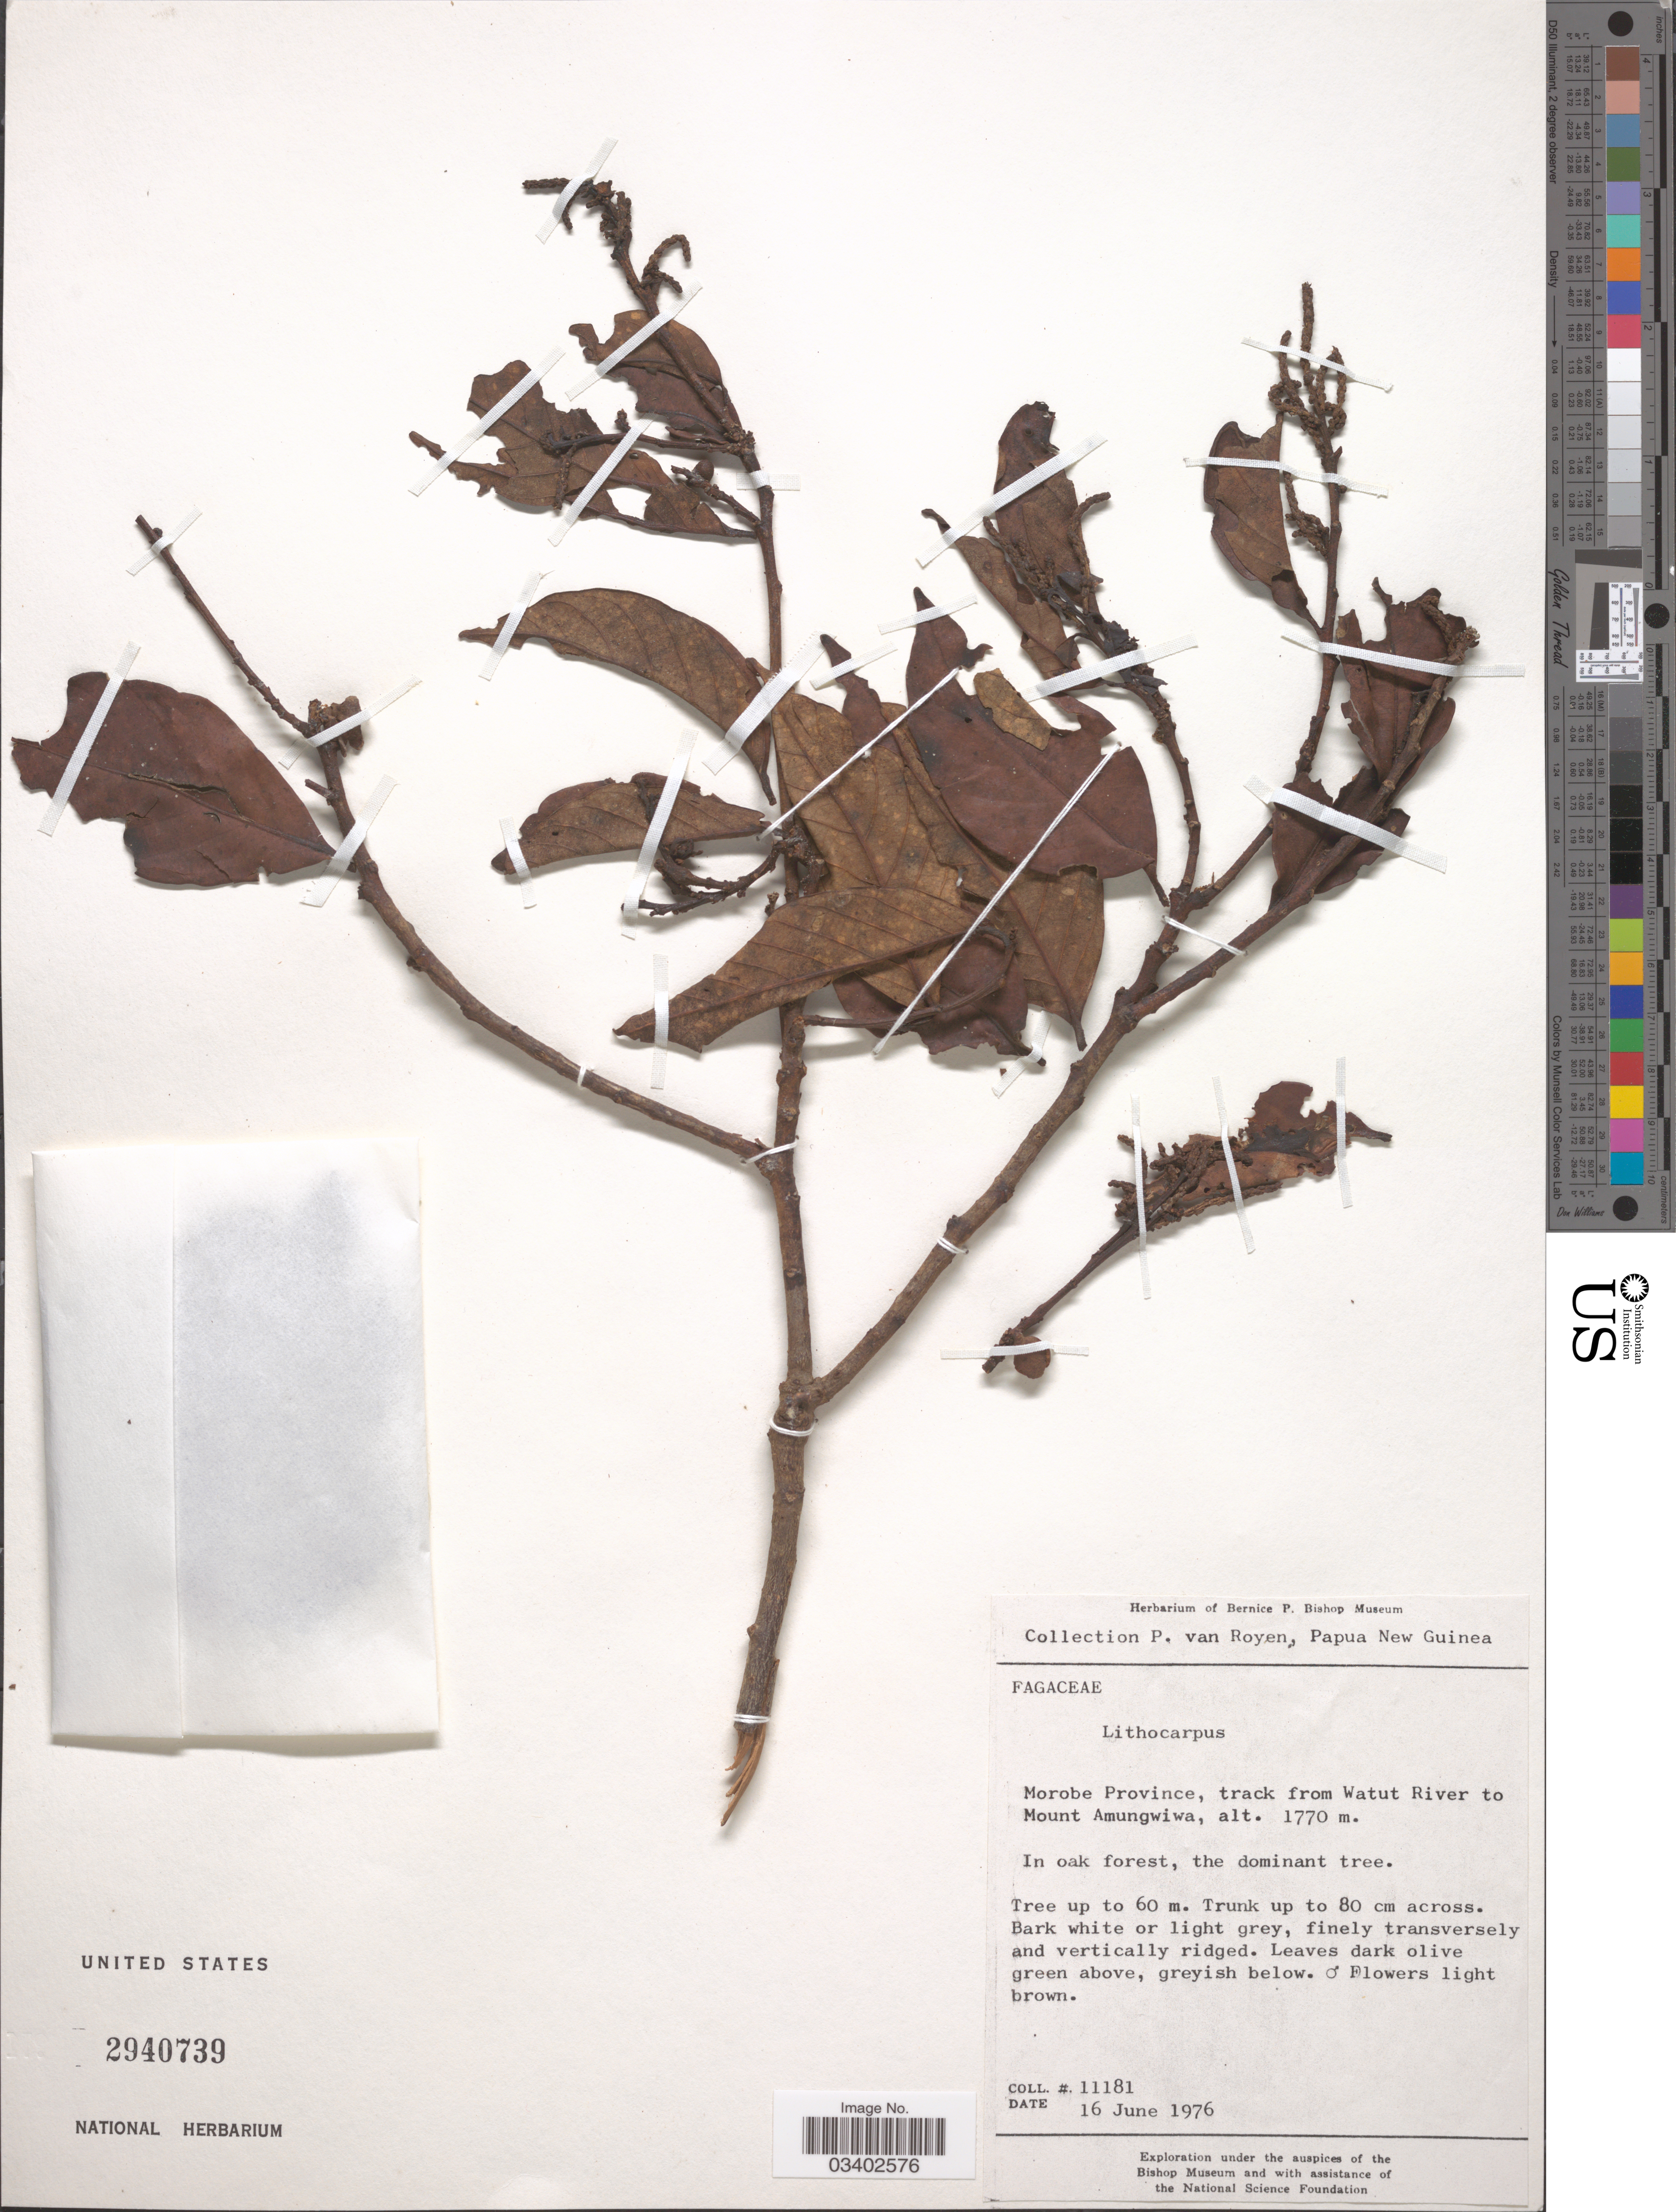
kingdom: Plantae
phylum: Tracheophyta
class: Magnoliopsida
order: Fagales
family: Fagaceae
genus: Lithocarpus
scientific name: Lithocarpus sp.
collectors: P. van Royen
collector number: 11181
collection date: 1976-06-16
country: Papua New Guinea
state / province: Morobe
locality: Track from Watu River to Mount Amungwiwa.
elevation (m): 1770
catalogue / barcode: US 2940739